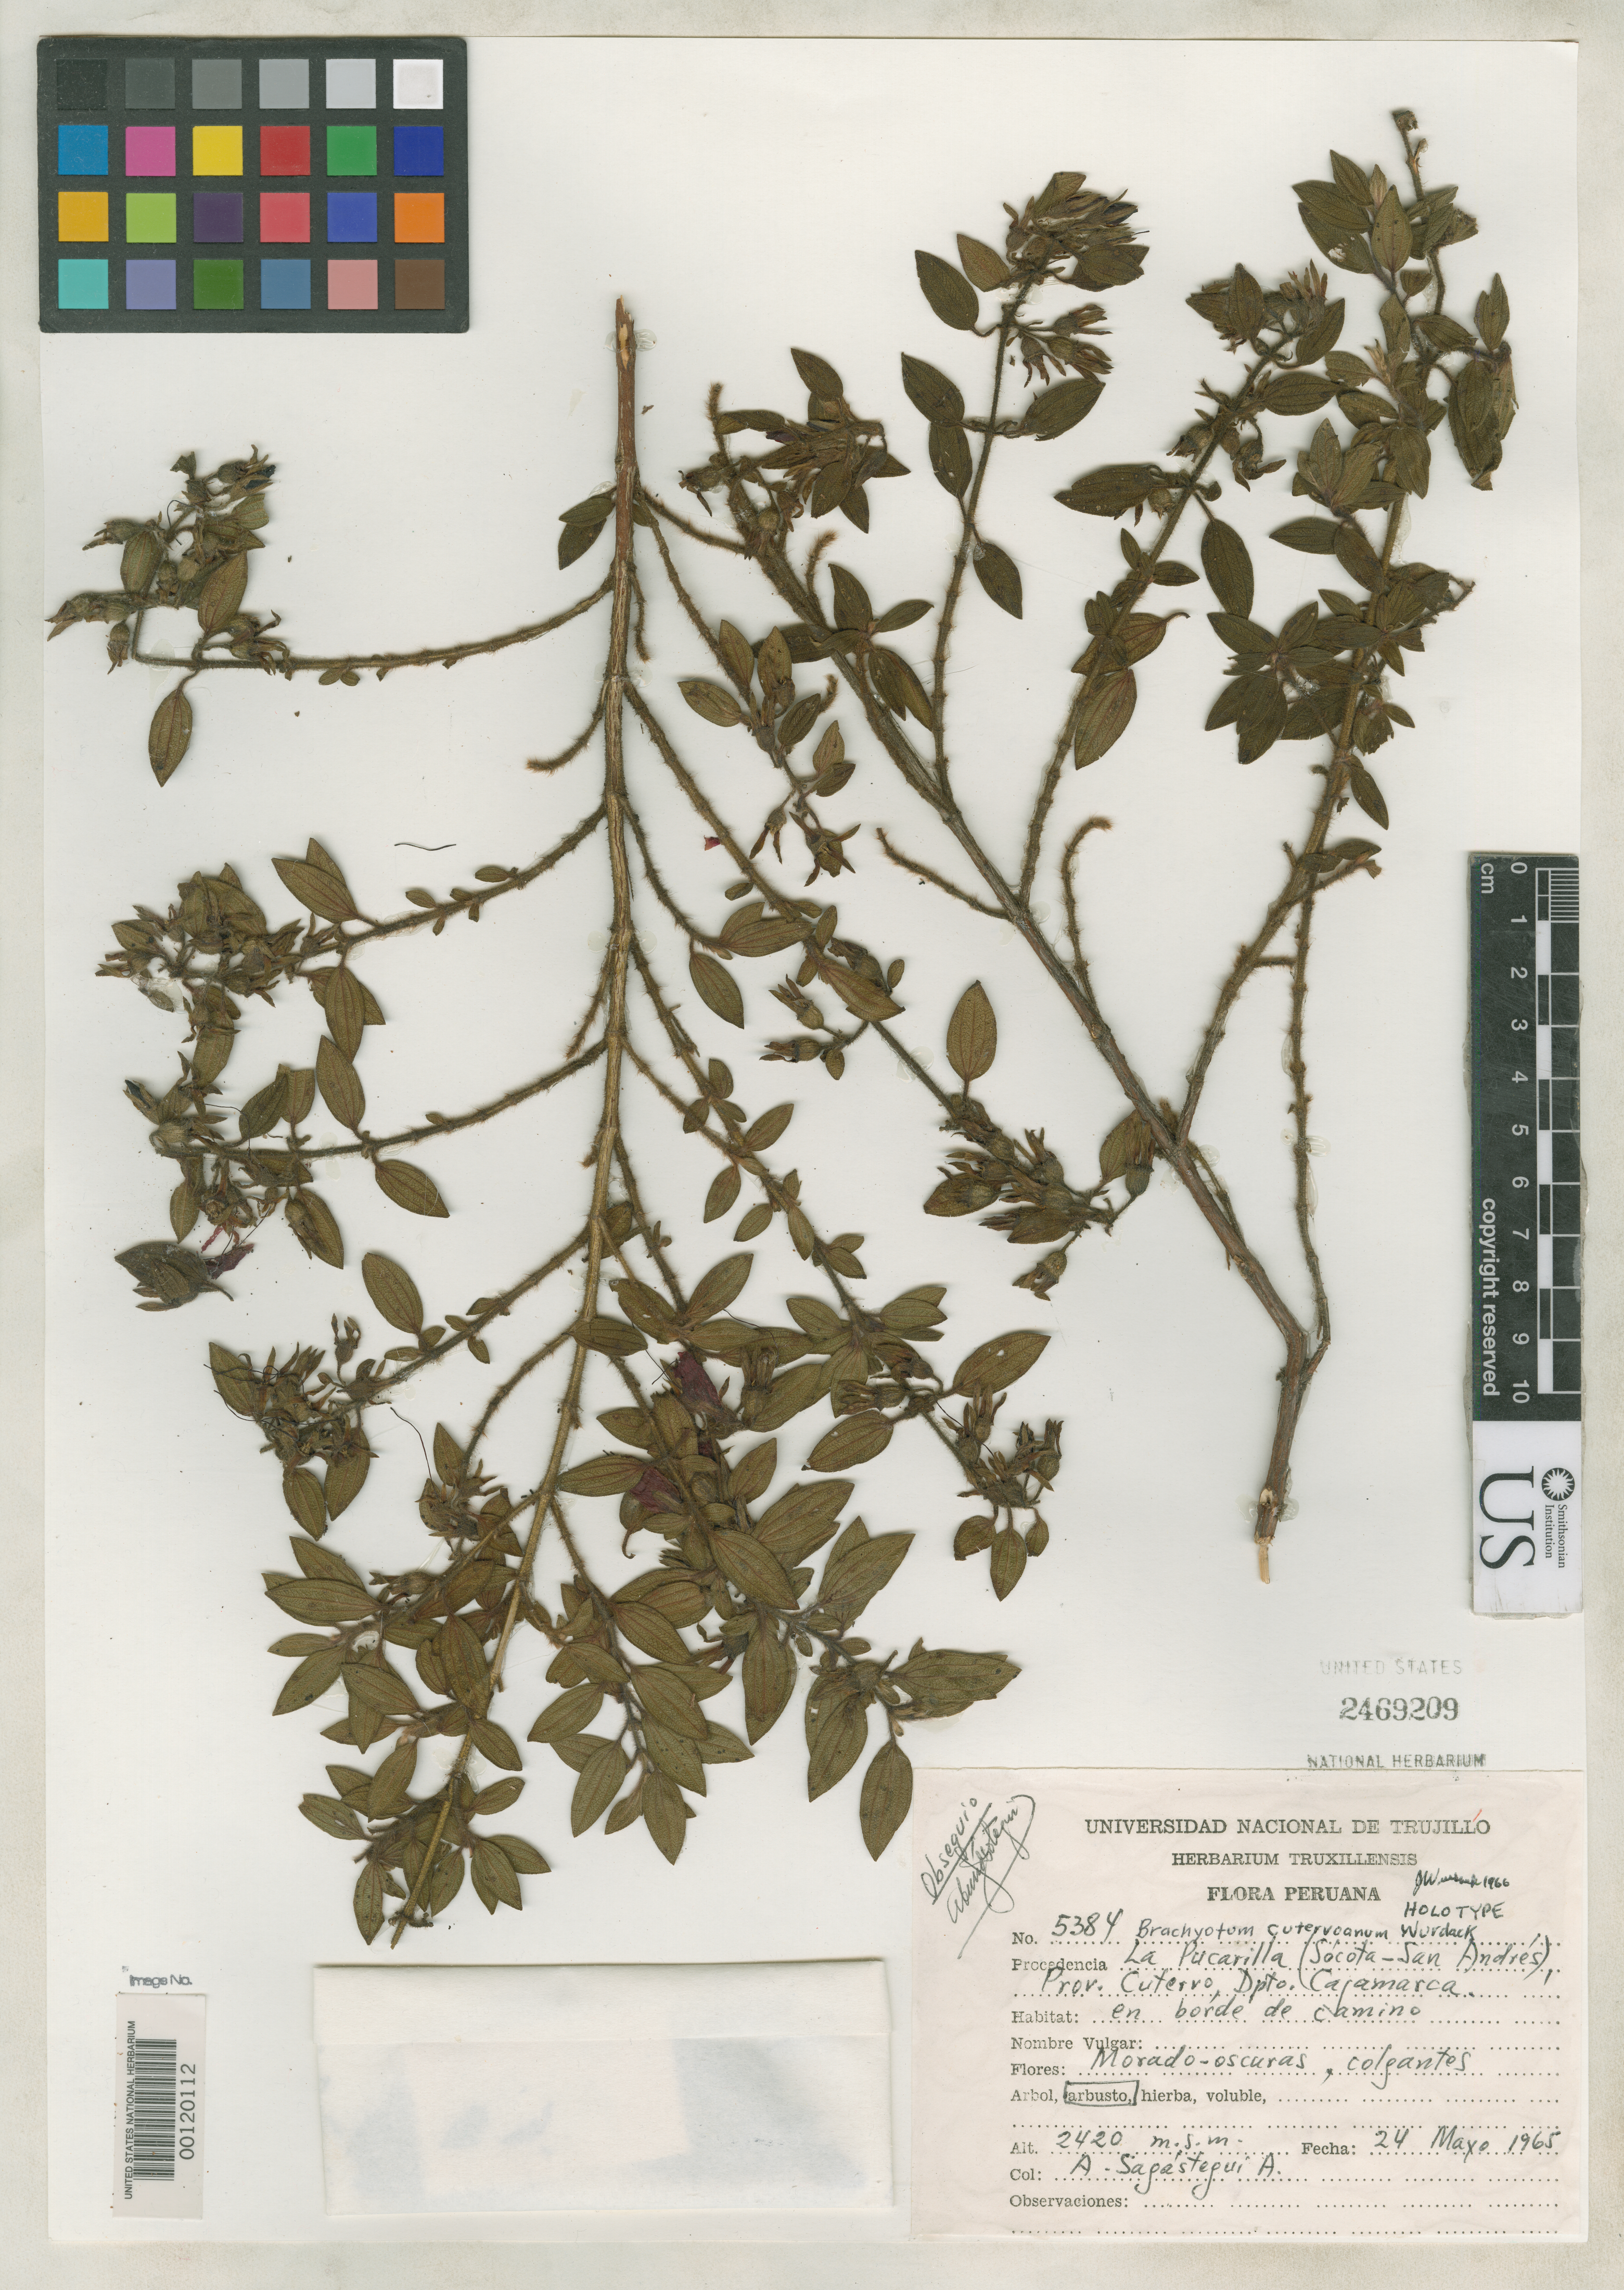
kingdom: Plantae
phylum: Tracheophyta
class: Magnoliopsida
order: Myrtales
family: Melastomataceae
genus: Brachyotum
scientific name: Brachyotum cutervoanum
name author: Wurdack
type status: Holotype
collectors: A. Sagástegui A.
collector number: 5384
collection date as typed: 24 May 1965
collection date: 1965-05-24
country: Peru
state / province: Cajamarca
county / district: Cutervo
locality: La Pucarilla, between Socota and San Andrés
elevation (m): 2420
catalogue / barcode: US 2469209